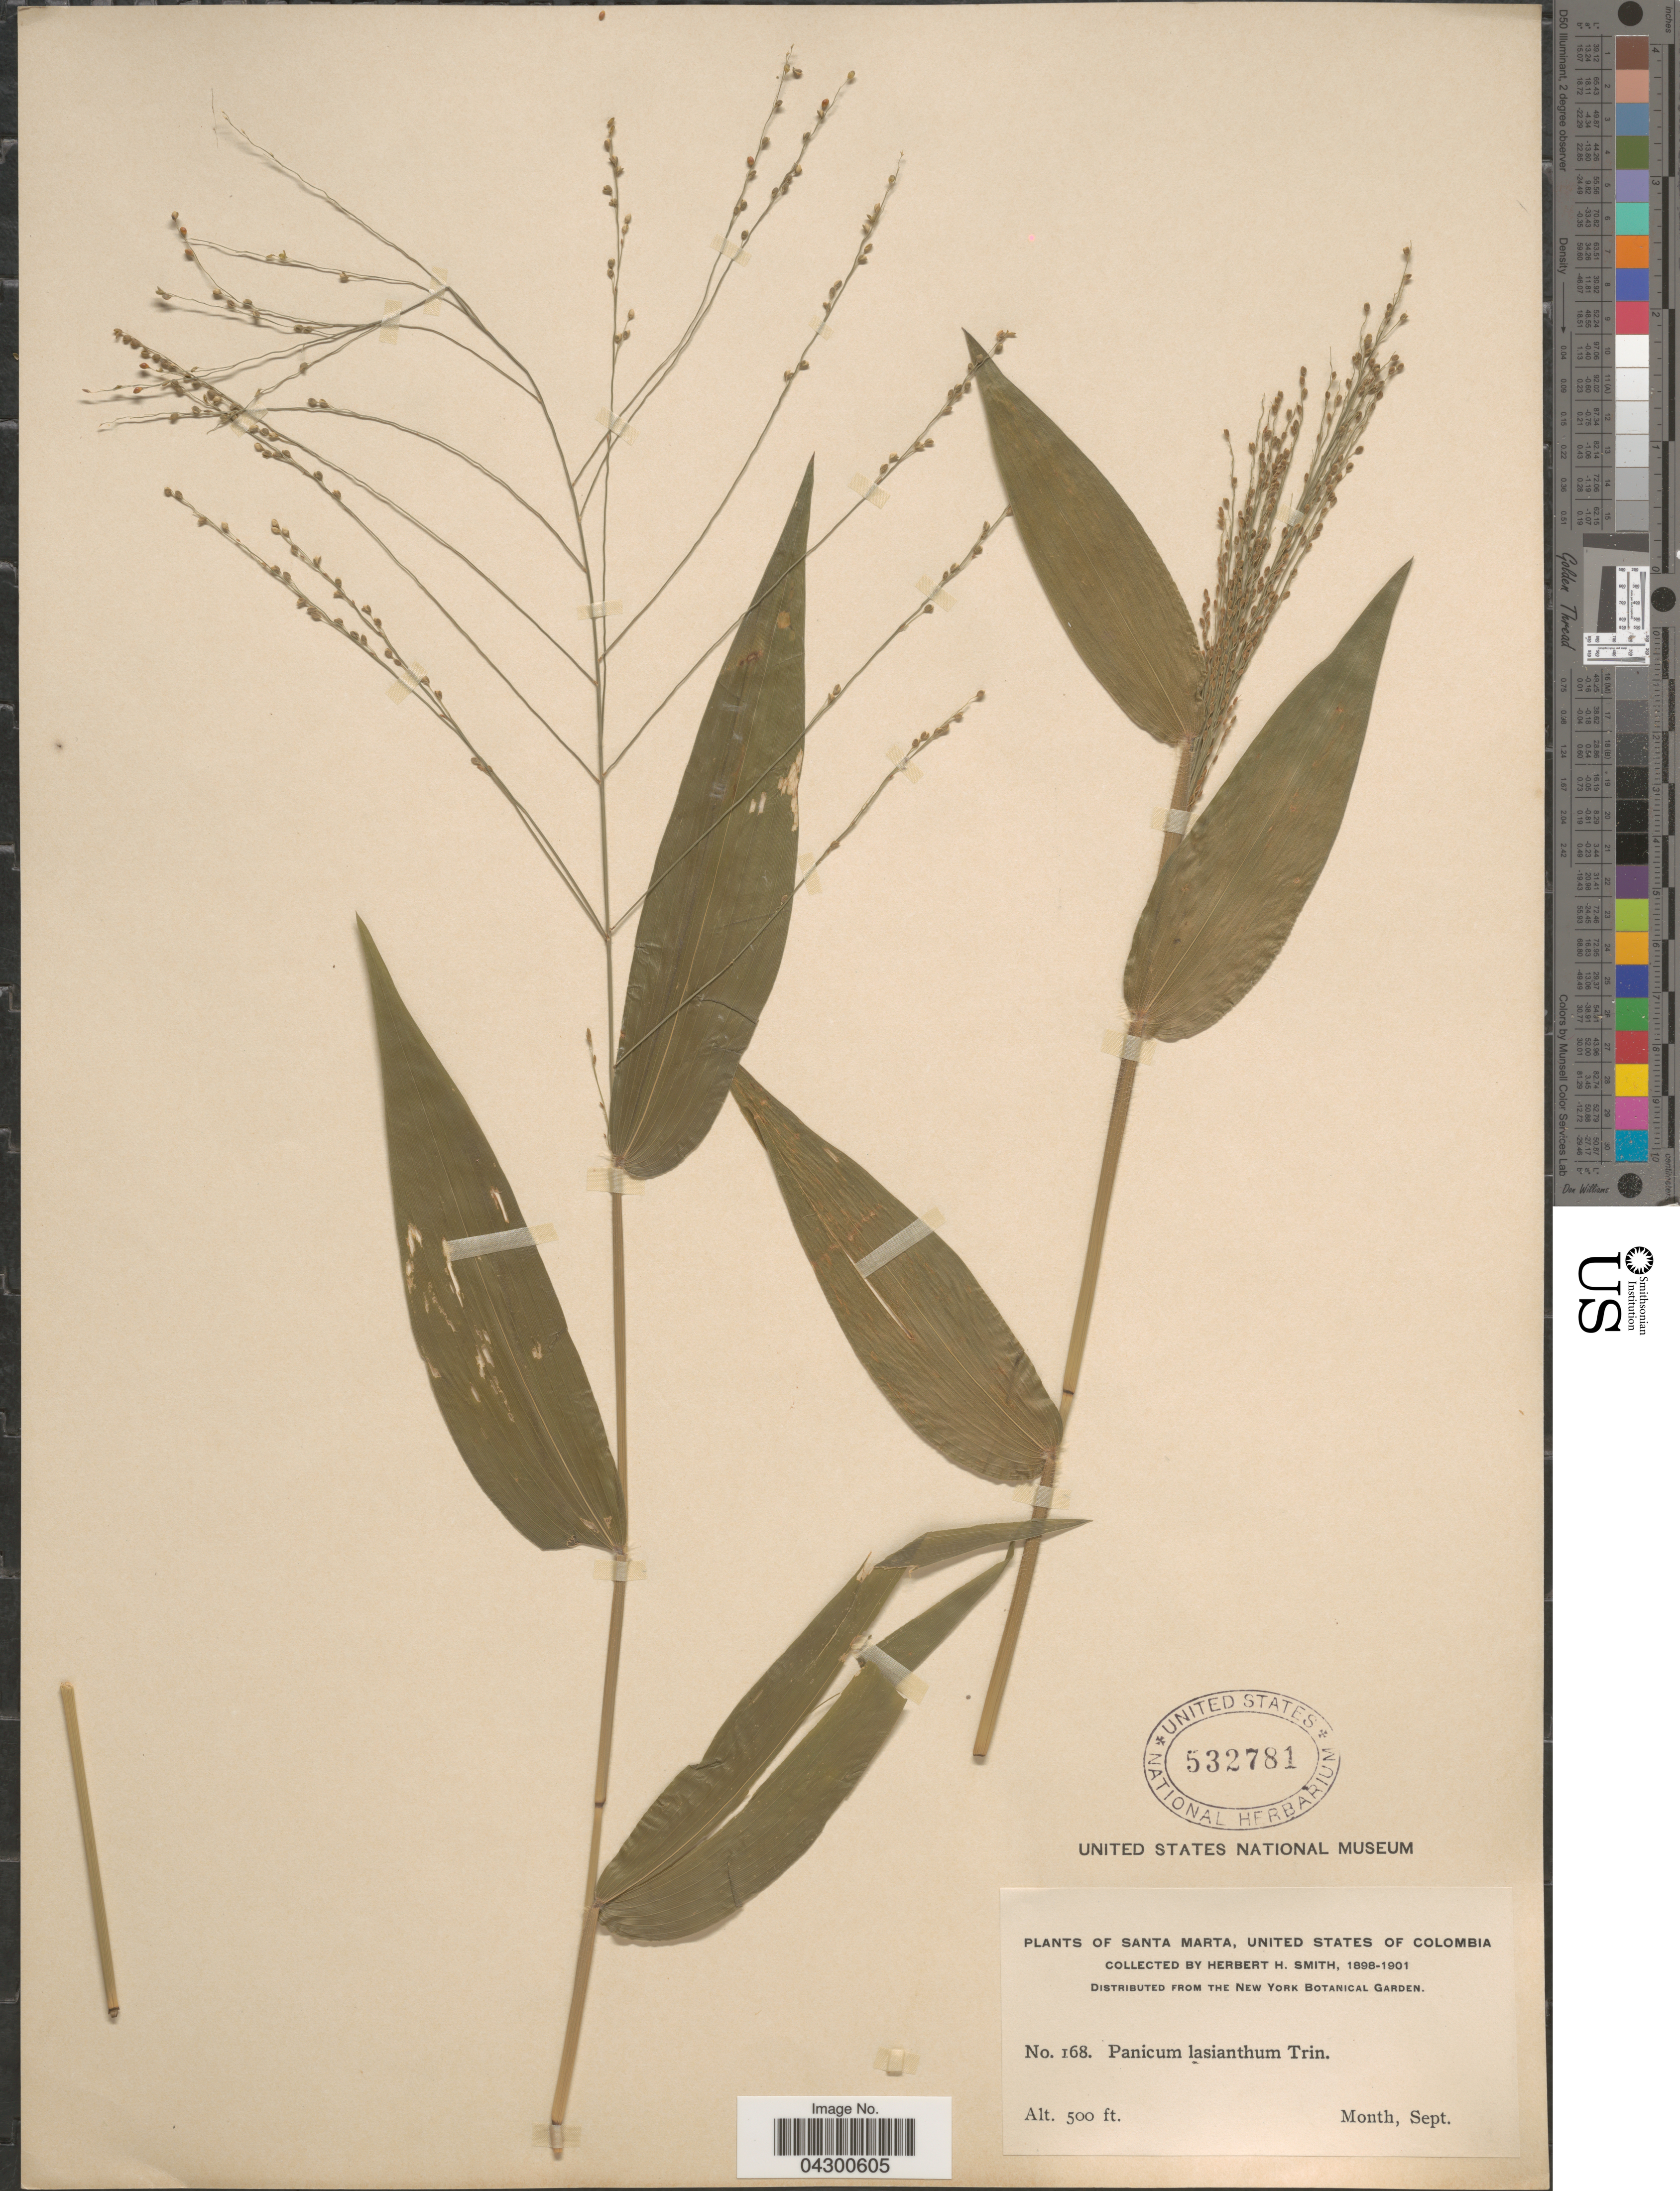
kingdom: Plantae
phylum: Tracheophyta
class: Liliopsida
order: Poales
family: Poaceae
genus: Panicum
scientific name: Panicum sellowii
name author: Nees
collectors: Herbert H. Smith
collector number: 168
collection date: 1898-09/1901-09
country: Colombia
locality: Santa Marta, United States of Colombia.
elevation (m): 152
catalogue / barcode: US 532781